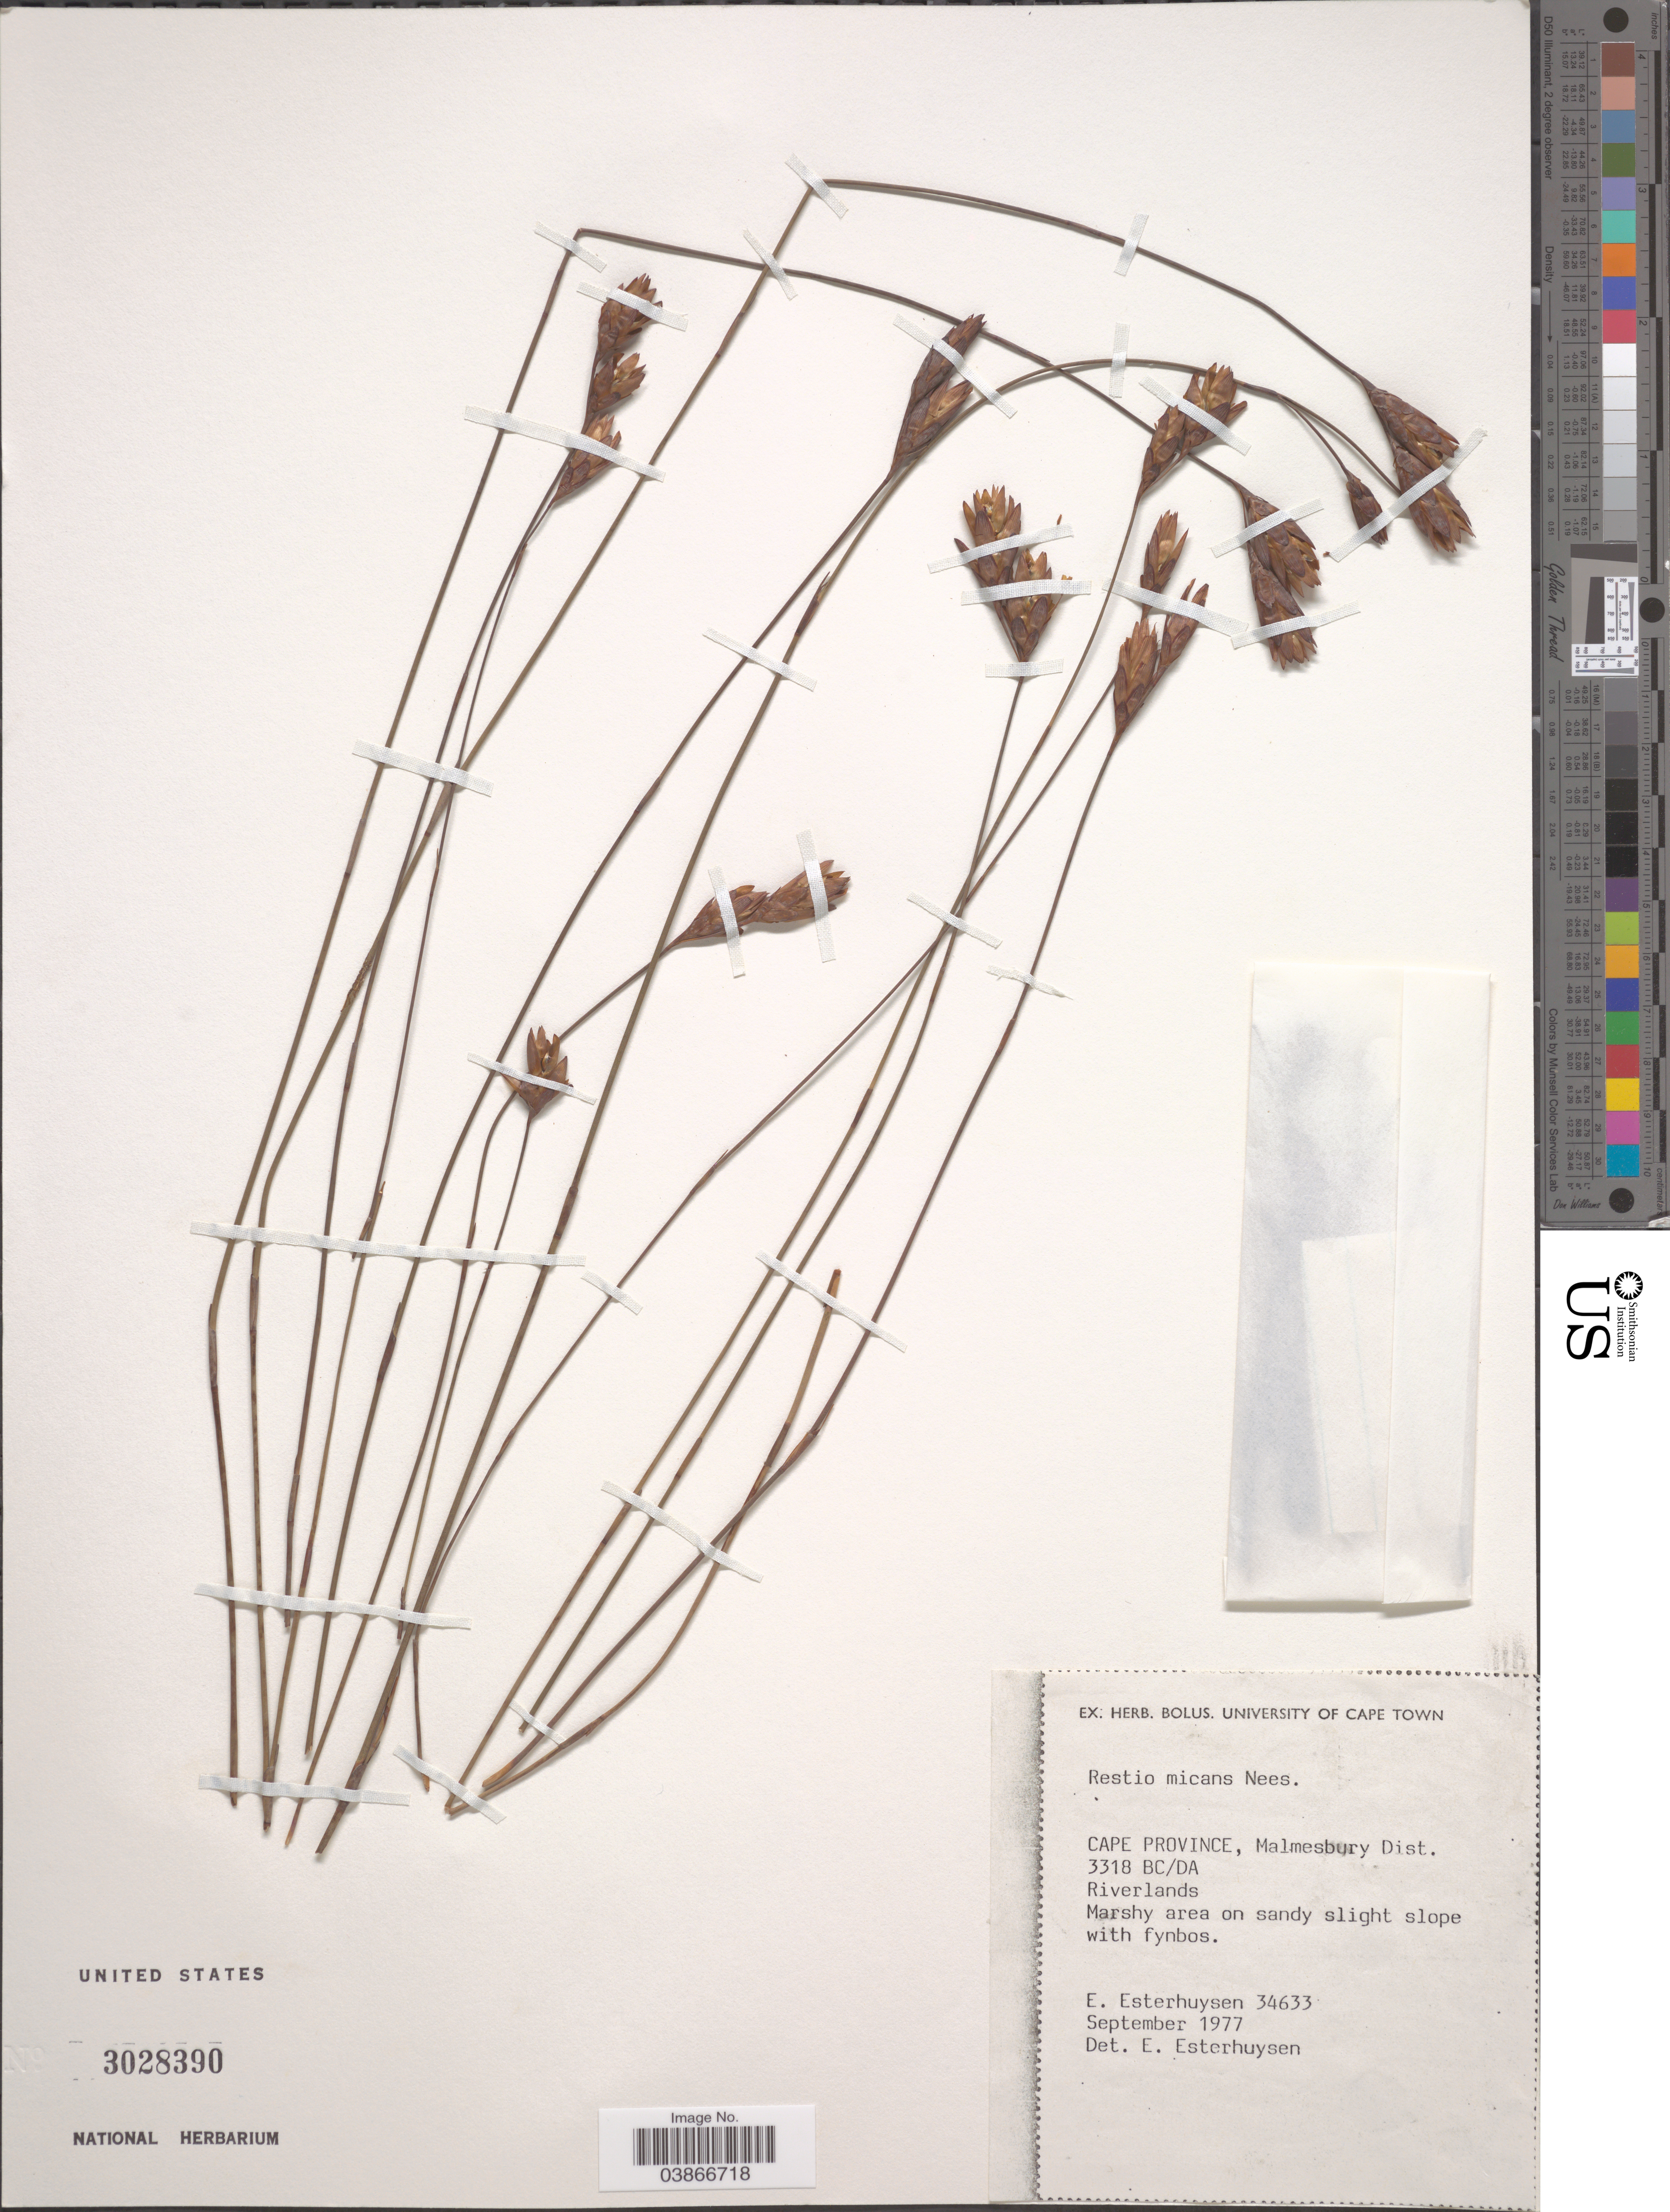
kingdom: Plantae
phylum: Tracheophyta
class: Liliopsida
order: Poales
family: Restionaceae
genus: Restio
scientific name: Restio micans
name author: Nees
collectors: E. E. Esterhuysen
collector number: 34633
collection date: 1977-09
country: South Africa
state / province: Western Cape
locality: Malmesbury Dist. 3318 BC/DA.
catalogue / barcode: US 3028390